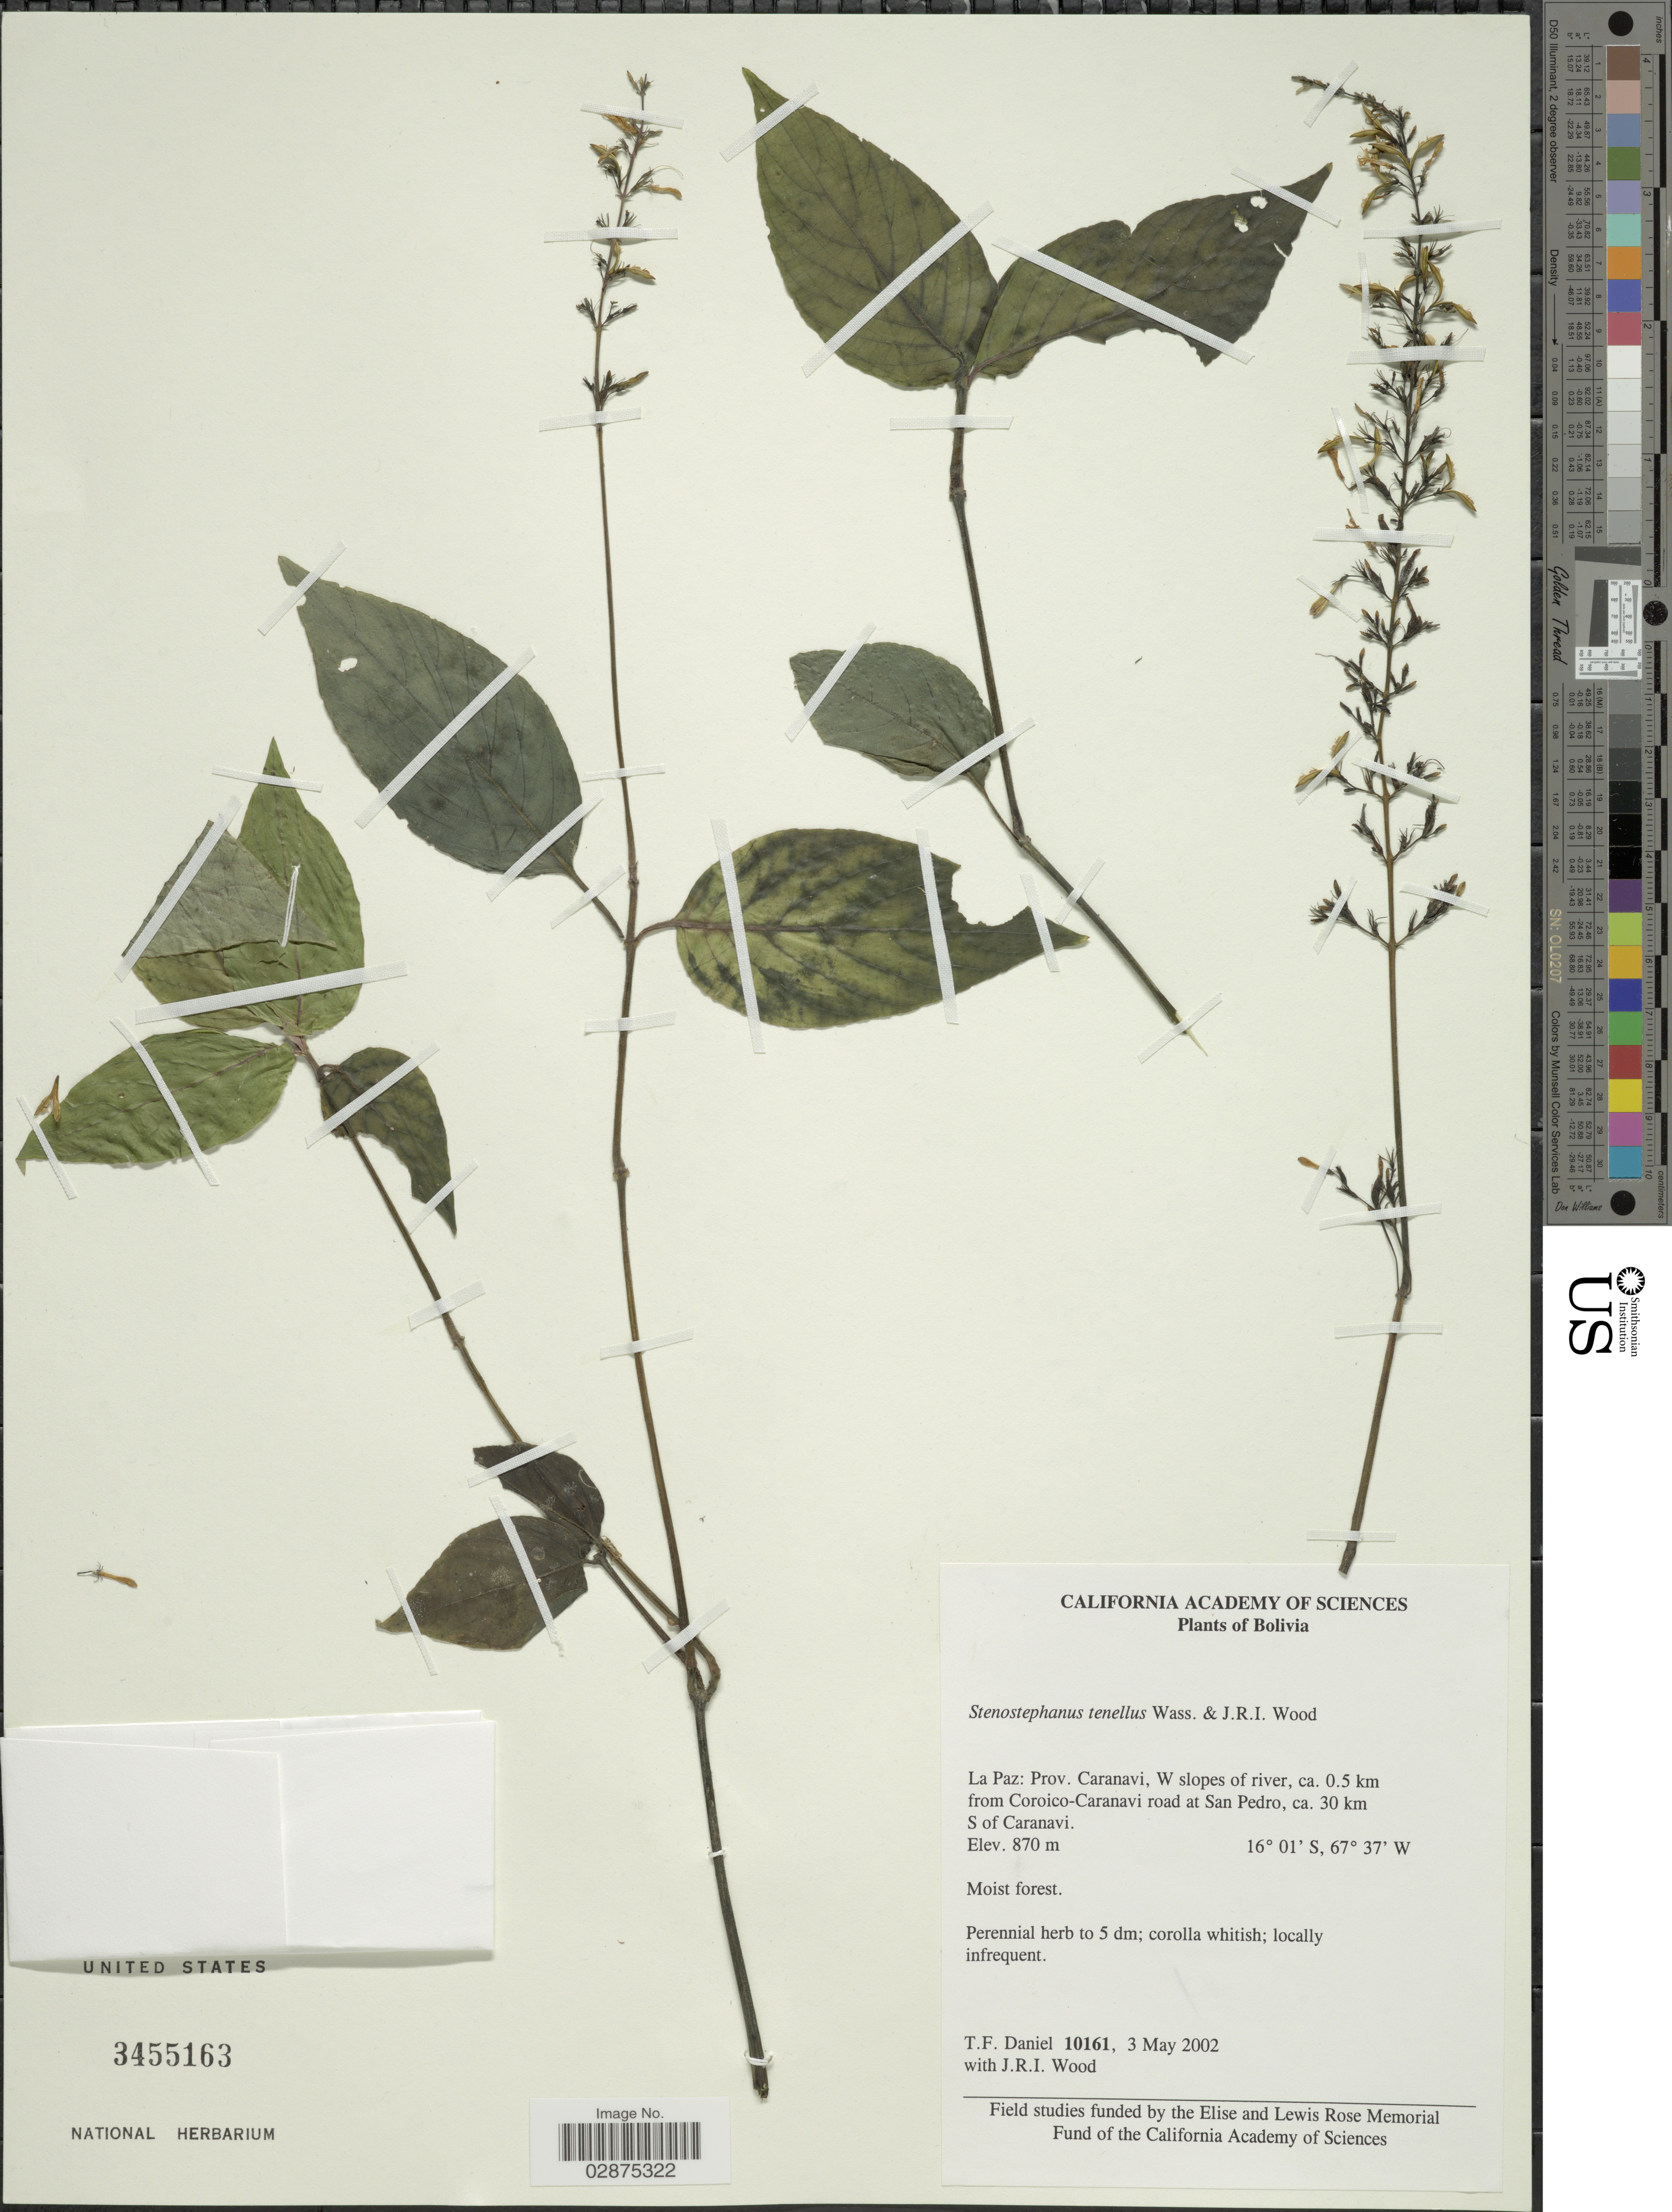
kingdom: Plantae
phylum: Tracheophyta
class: Magnoliopsida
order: Lamiales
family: Acanthaceae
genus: Stenostephanus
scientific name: Stenostephanus tenellus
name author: Wassh. & J.R.I. Wood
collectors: T. F. Daniel & J. R. I. Wood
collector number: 10161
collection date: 2002-05-03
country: Bolivia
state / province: La Paz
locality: Prov. Caranavi, W slopes of river, ca. 0.5 km from Coroico-Caranavi road at San Pedro, ca. 30 km S of Caranavi.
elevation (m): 870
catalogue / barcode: US 3455163